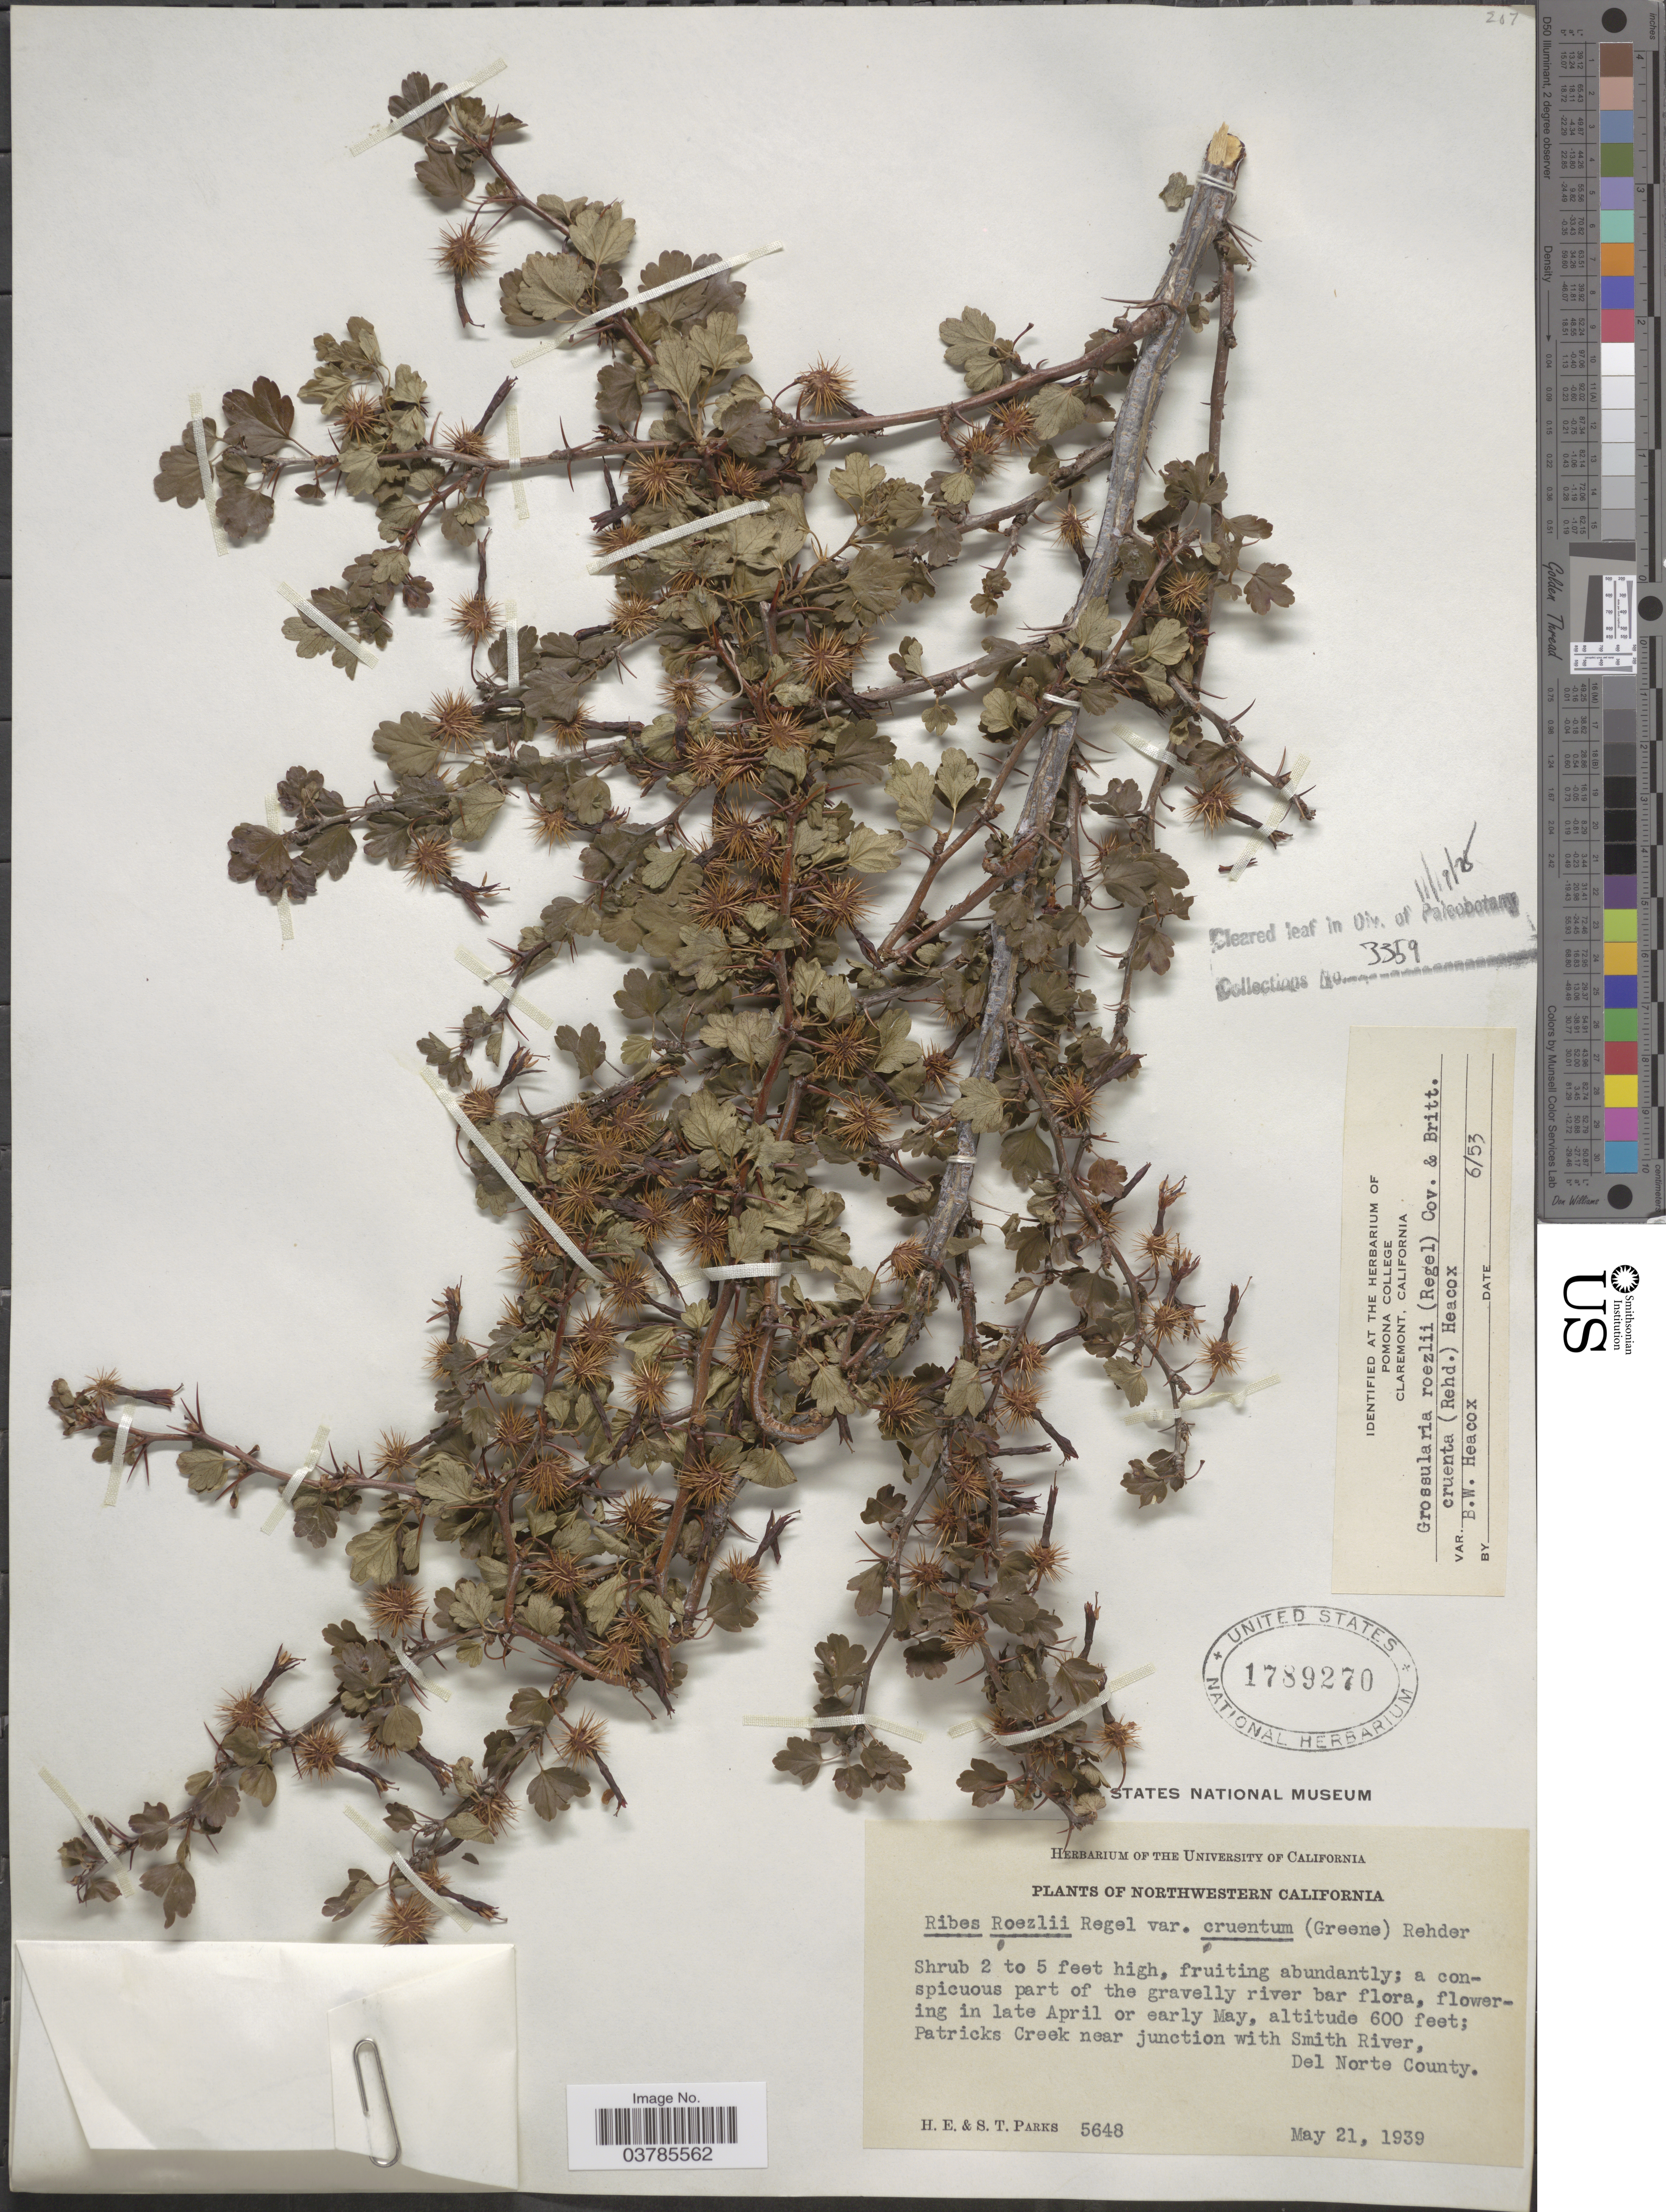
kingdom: Plantae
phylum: Tracheophyta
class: Magnoliopsida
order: Saxifragales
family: Grossulariaceae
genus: Ribes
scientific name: Ribes roezlii var. cruentum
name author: (Greene) Rehder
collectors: H. E. Parks & S. Parks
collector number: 5648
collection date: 1939-05-21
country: United States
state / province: California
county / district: Del Norte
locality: Northwestern California. Patricks Creek near junction with Smith River, Del Norte County.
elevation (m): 183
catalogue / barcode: US 1789270